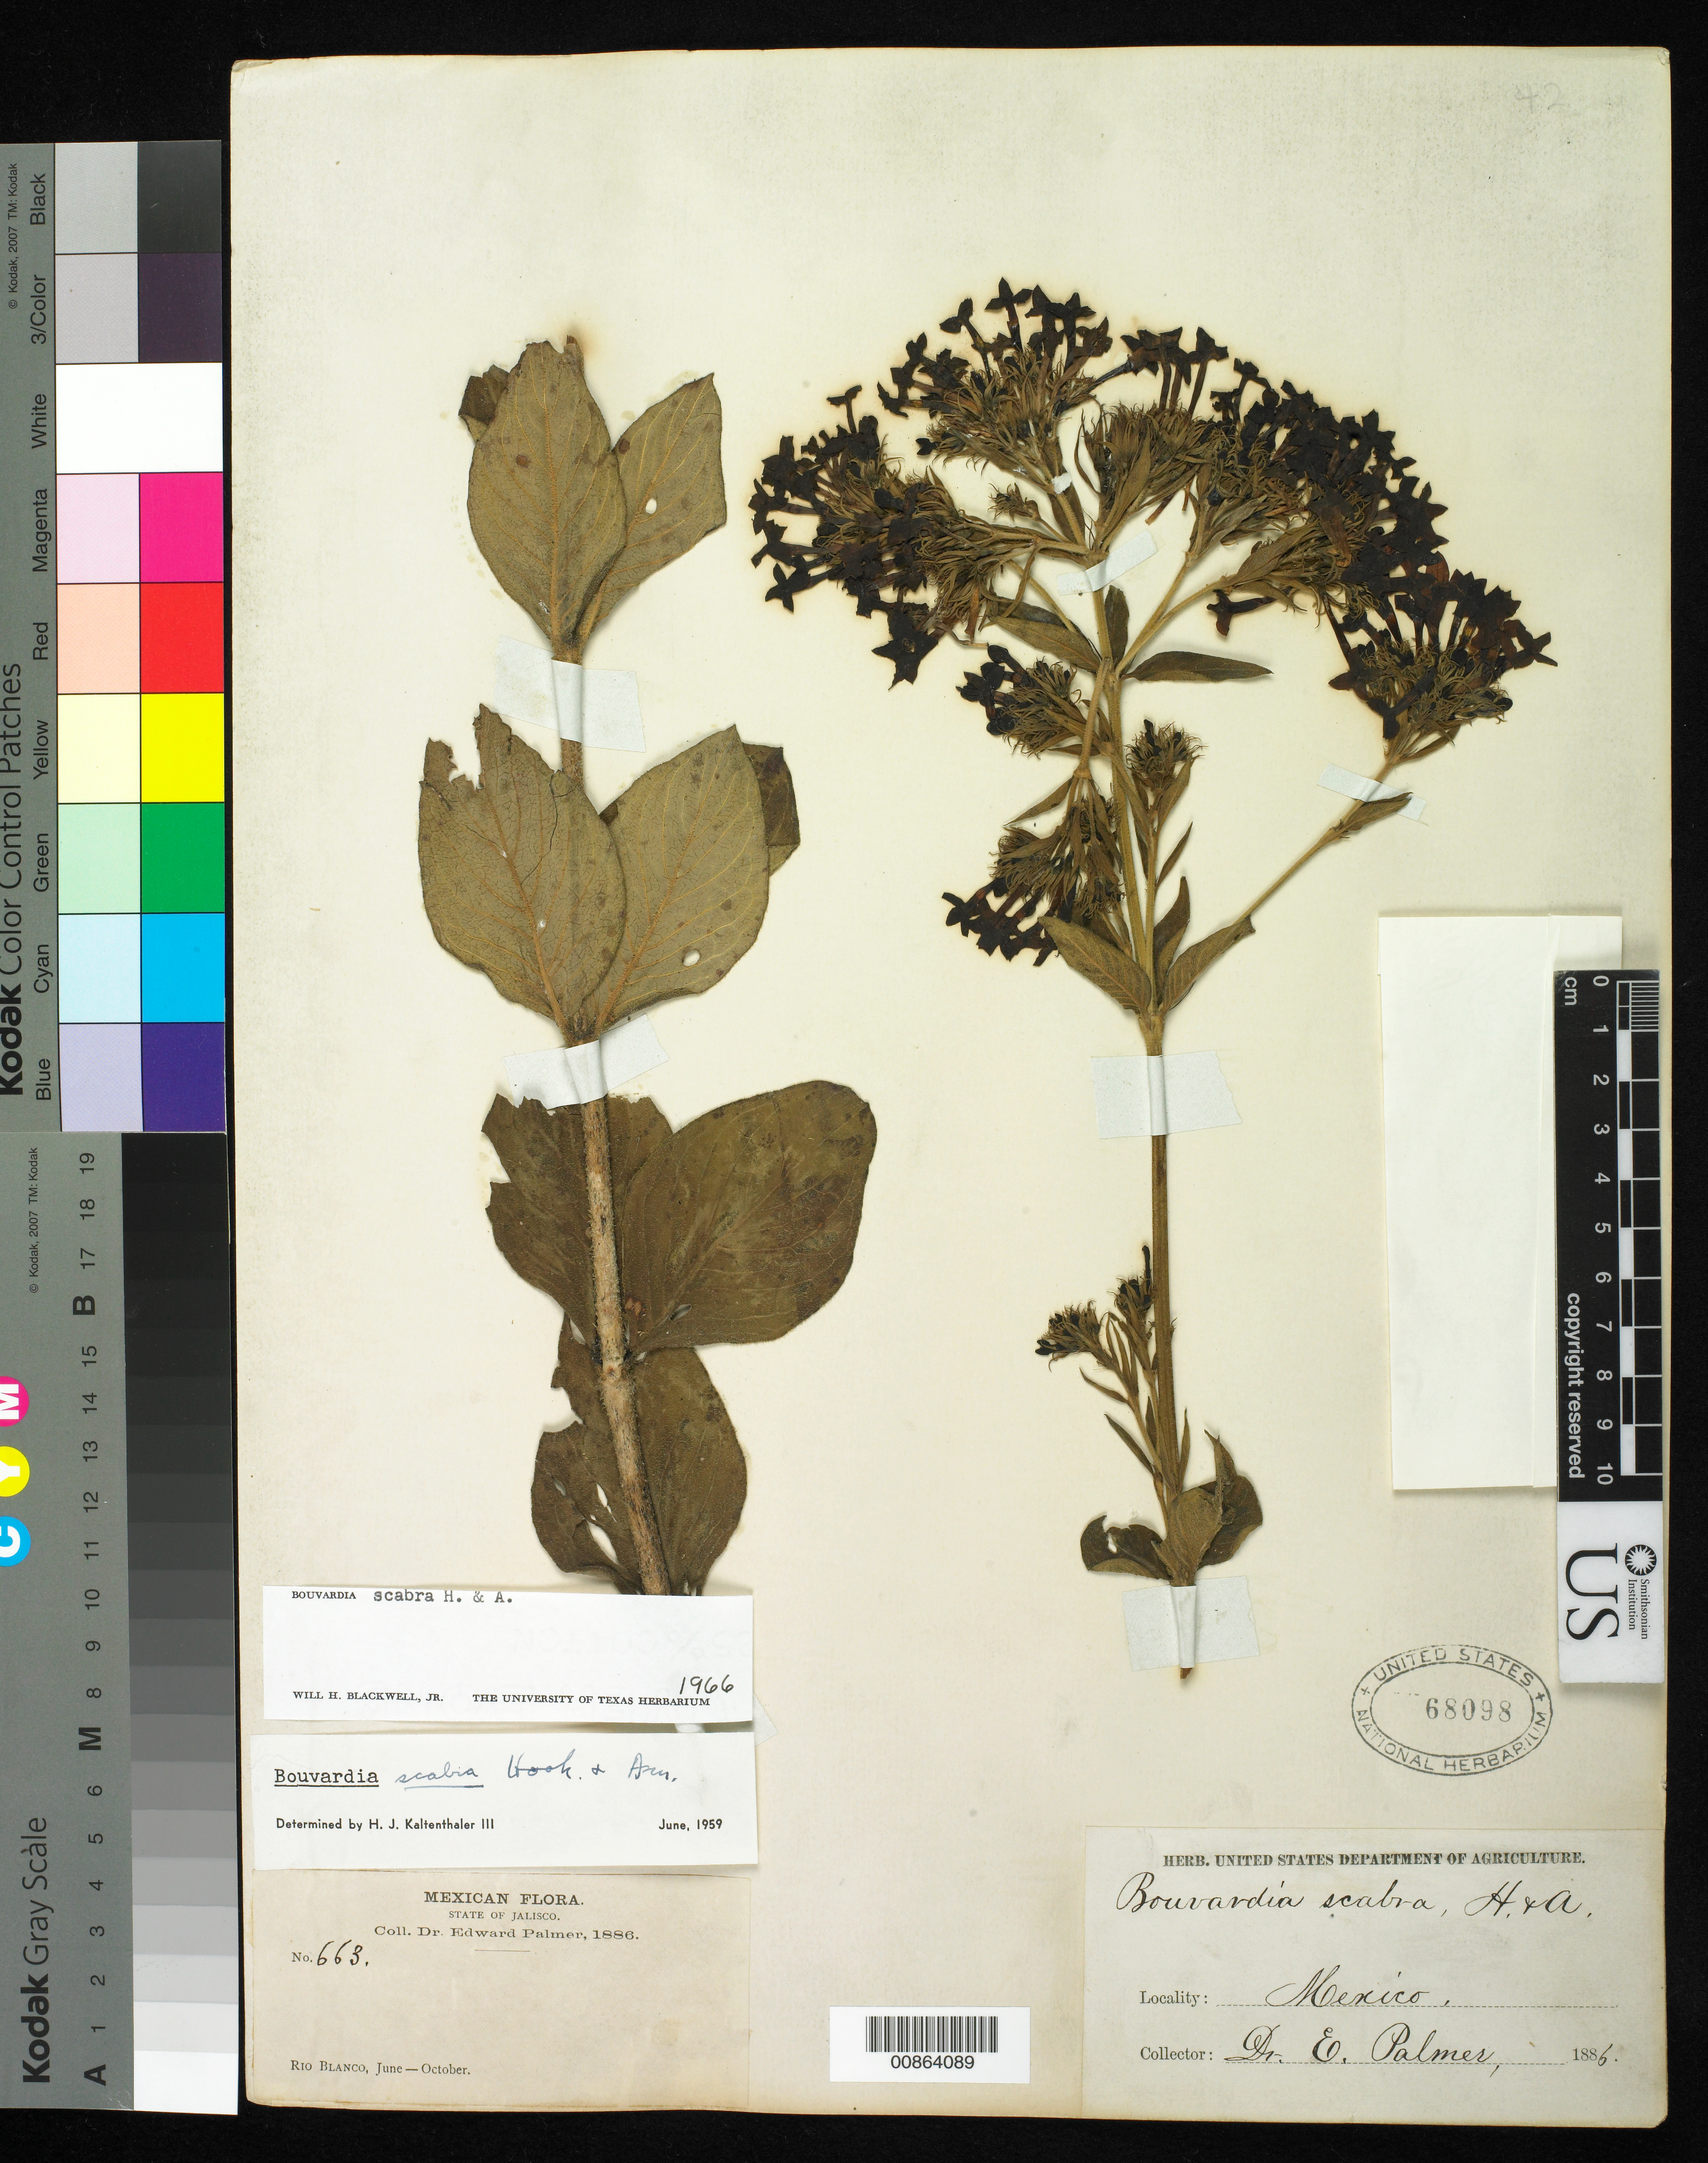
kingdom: Plantae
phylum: Tracheophyta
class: Magnoliopsida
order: Gentianales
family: Rubiaceae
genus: Bouvardia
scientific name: Bouvardia scabra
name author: Hook. & Arn.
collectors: E. Palmer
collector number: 663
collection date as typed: Jun 1886 to -- Oct 1886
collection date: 1886-06/1886-10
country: Mexico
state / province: Jalisco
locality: Río Blanco, Jalisco.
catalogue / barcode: US 68098